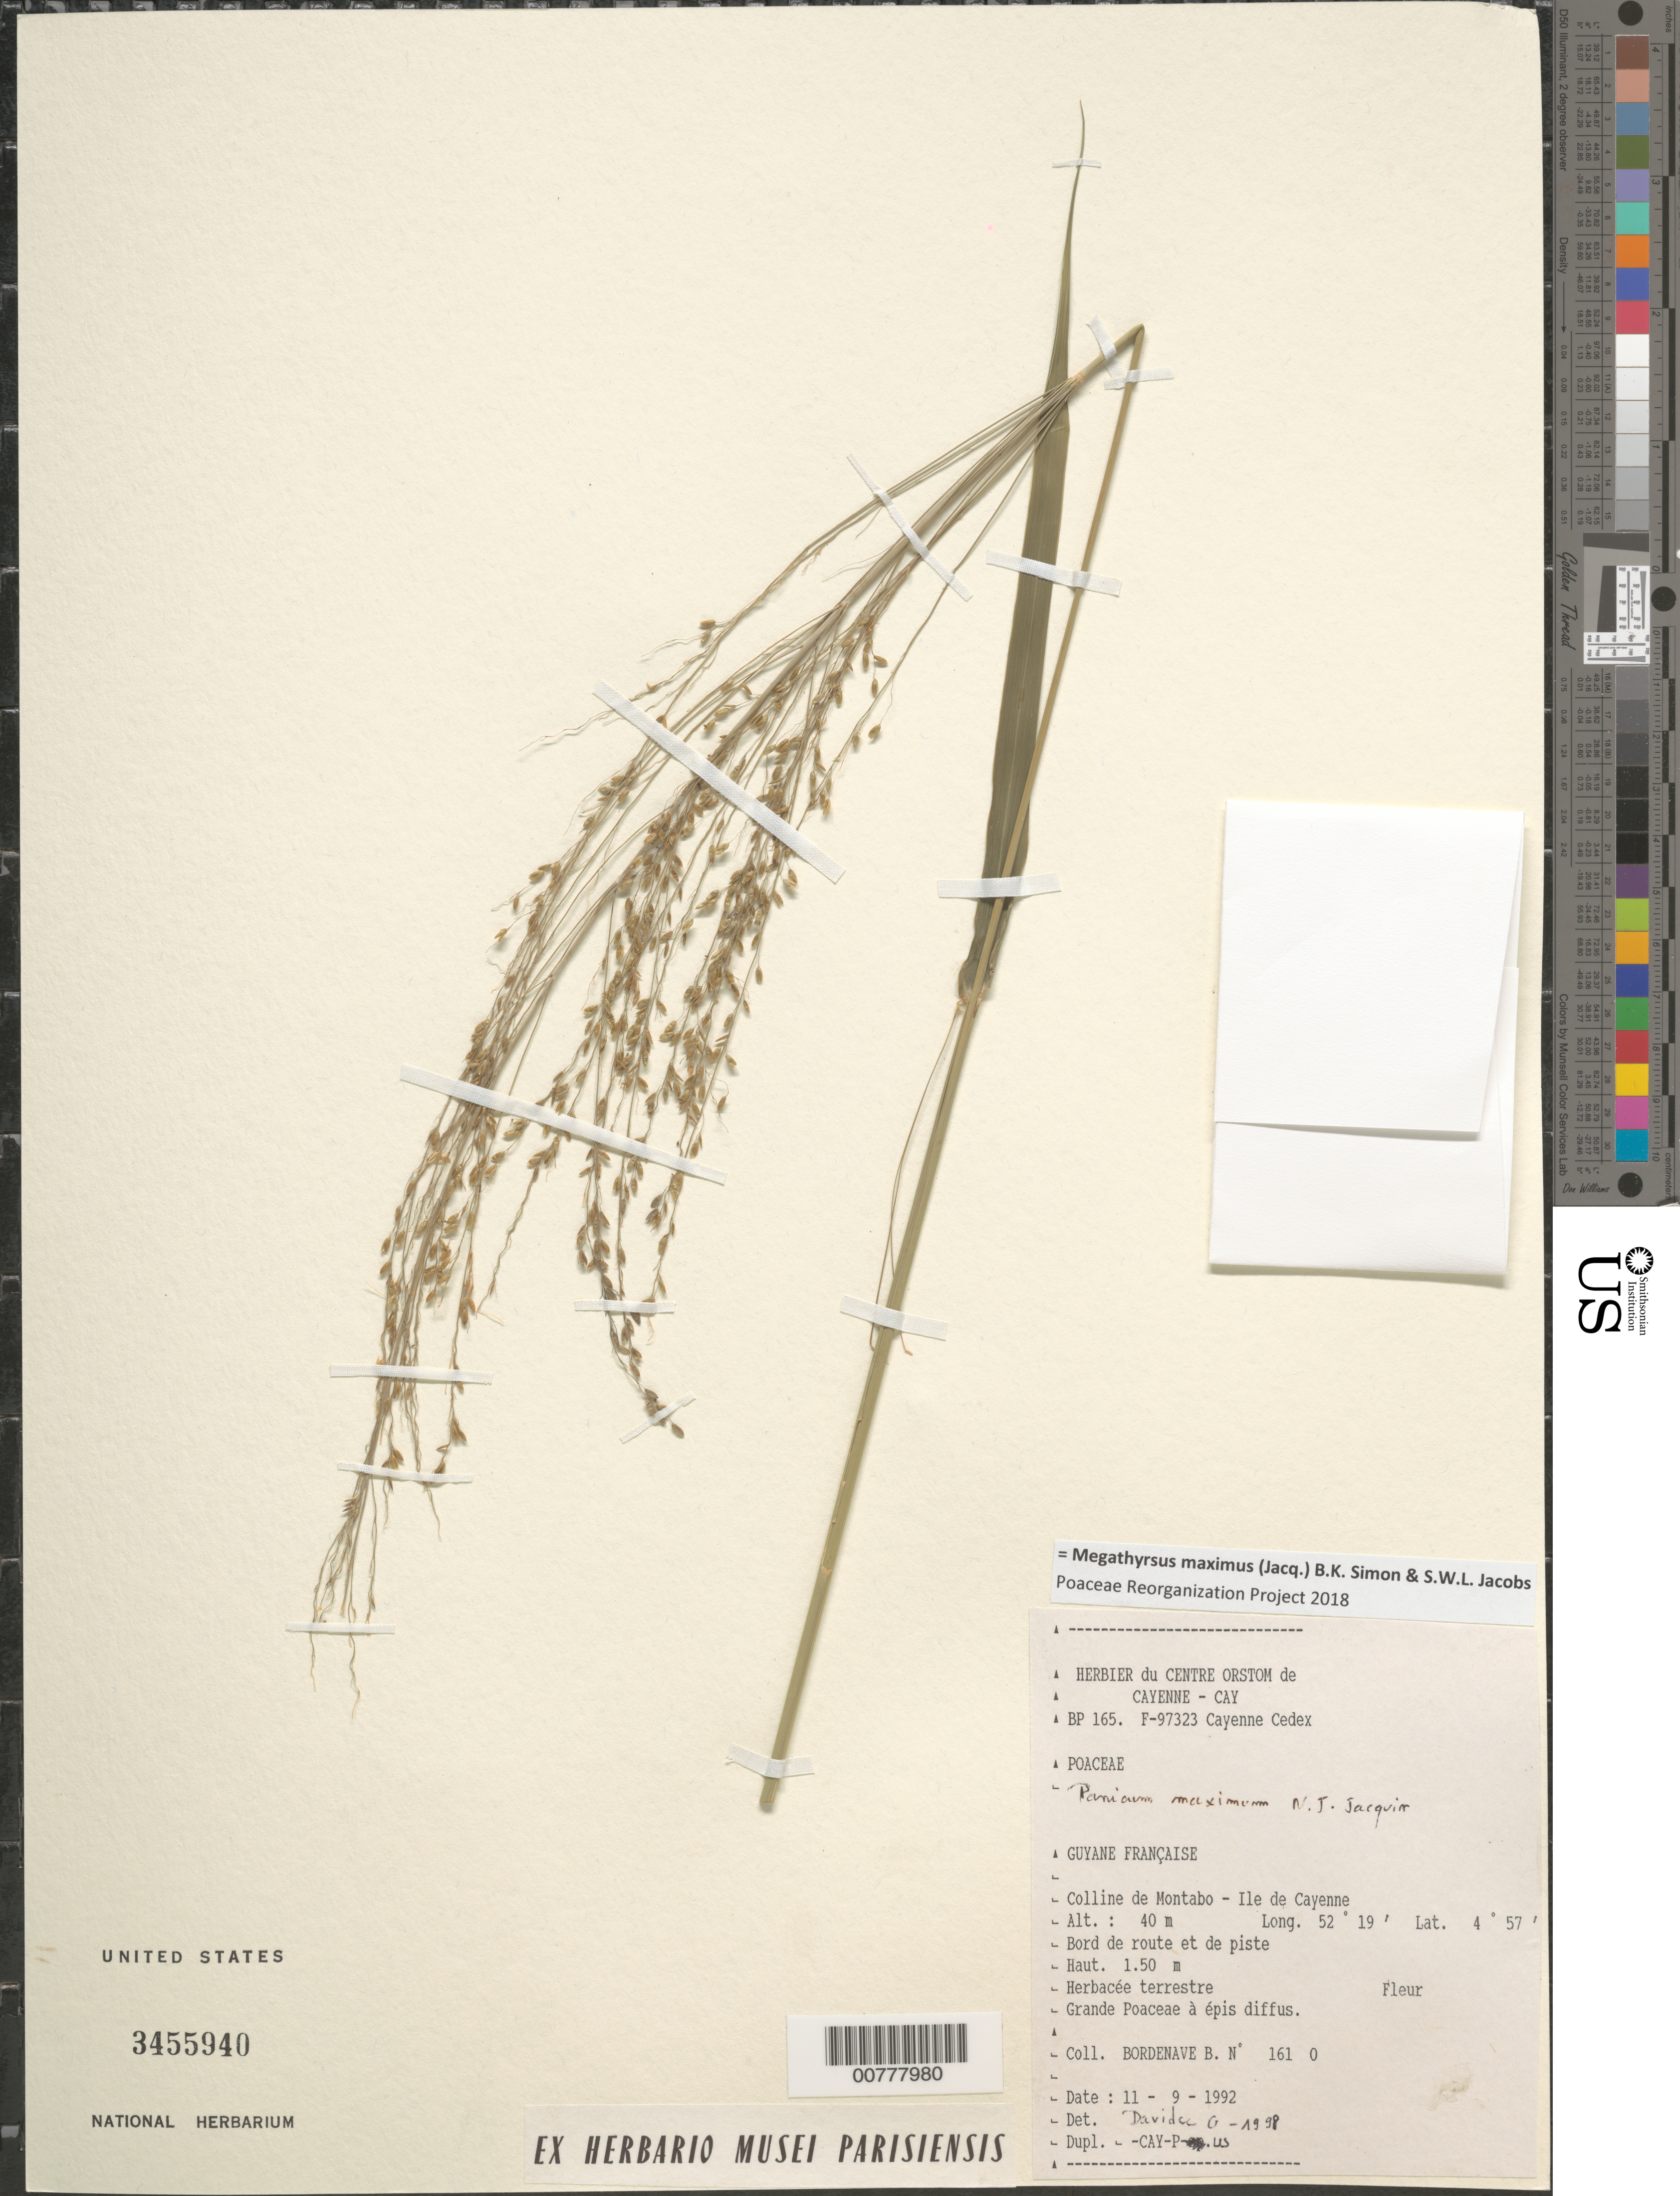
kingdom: Plantae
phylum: Tracheophyta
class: Liliopsida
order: Poales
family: Poaceae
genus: Panicum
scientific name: Panicum maximum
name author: Jacq.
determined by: Davidse, Gerrit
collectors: B. Bordenave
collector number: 161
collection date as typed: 11-Sep-92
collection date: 1992-09-11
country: French Guiana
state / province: Cayenne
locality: Colline de Montabo, Ile de Cayenne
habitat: Bord de route et de piste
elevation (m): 40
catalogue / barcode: US 3455940